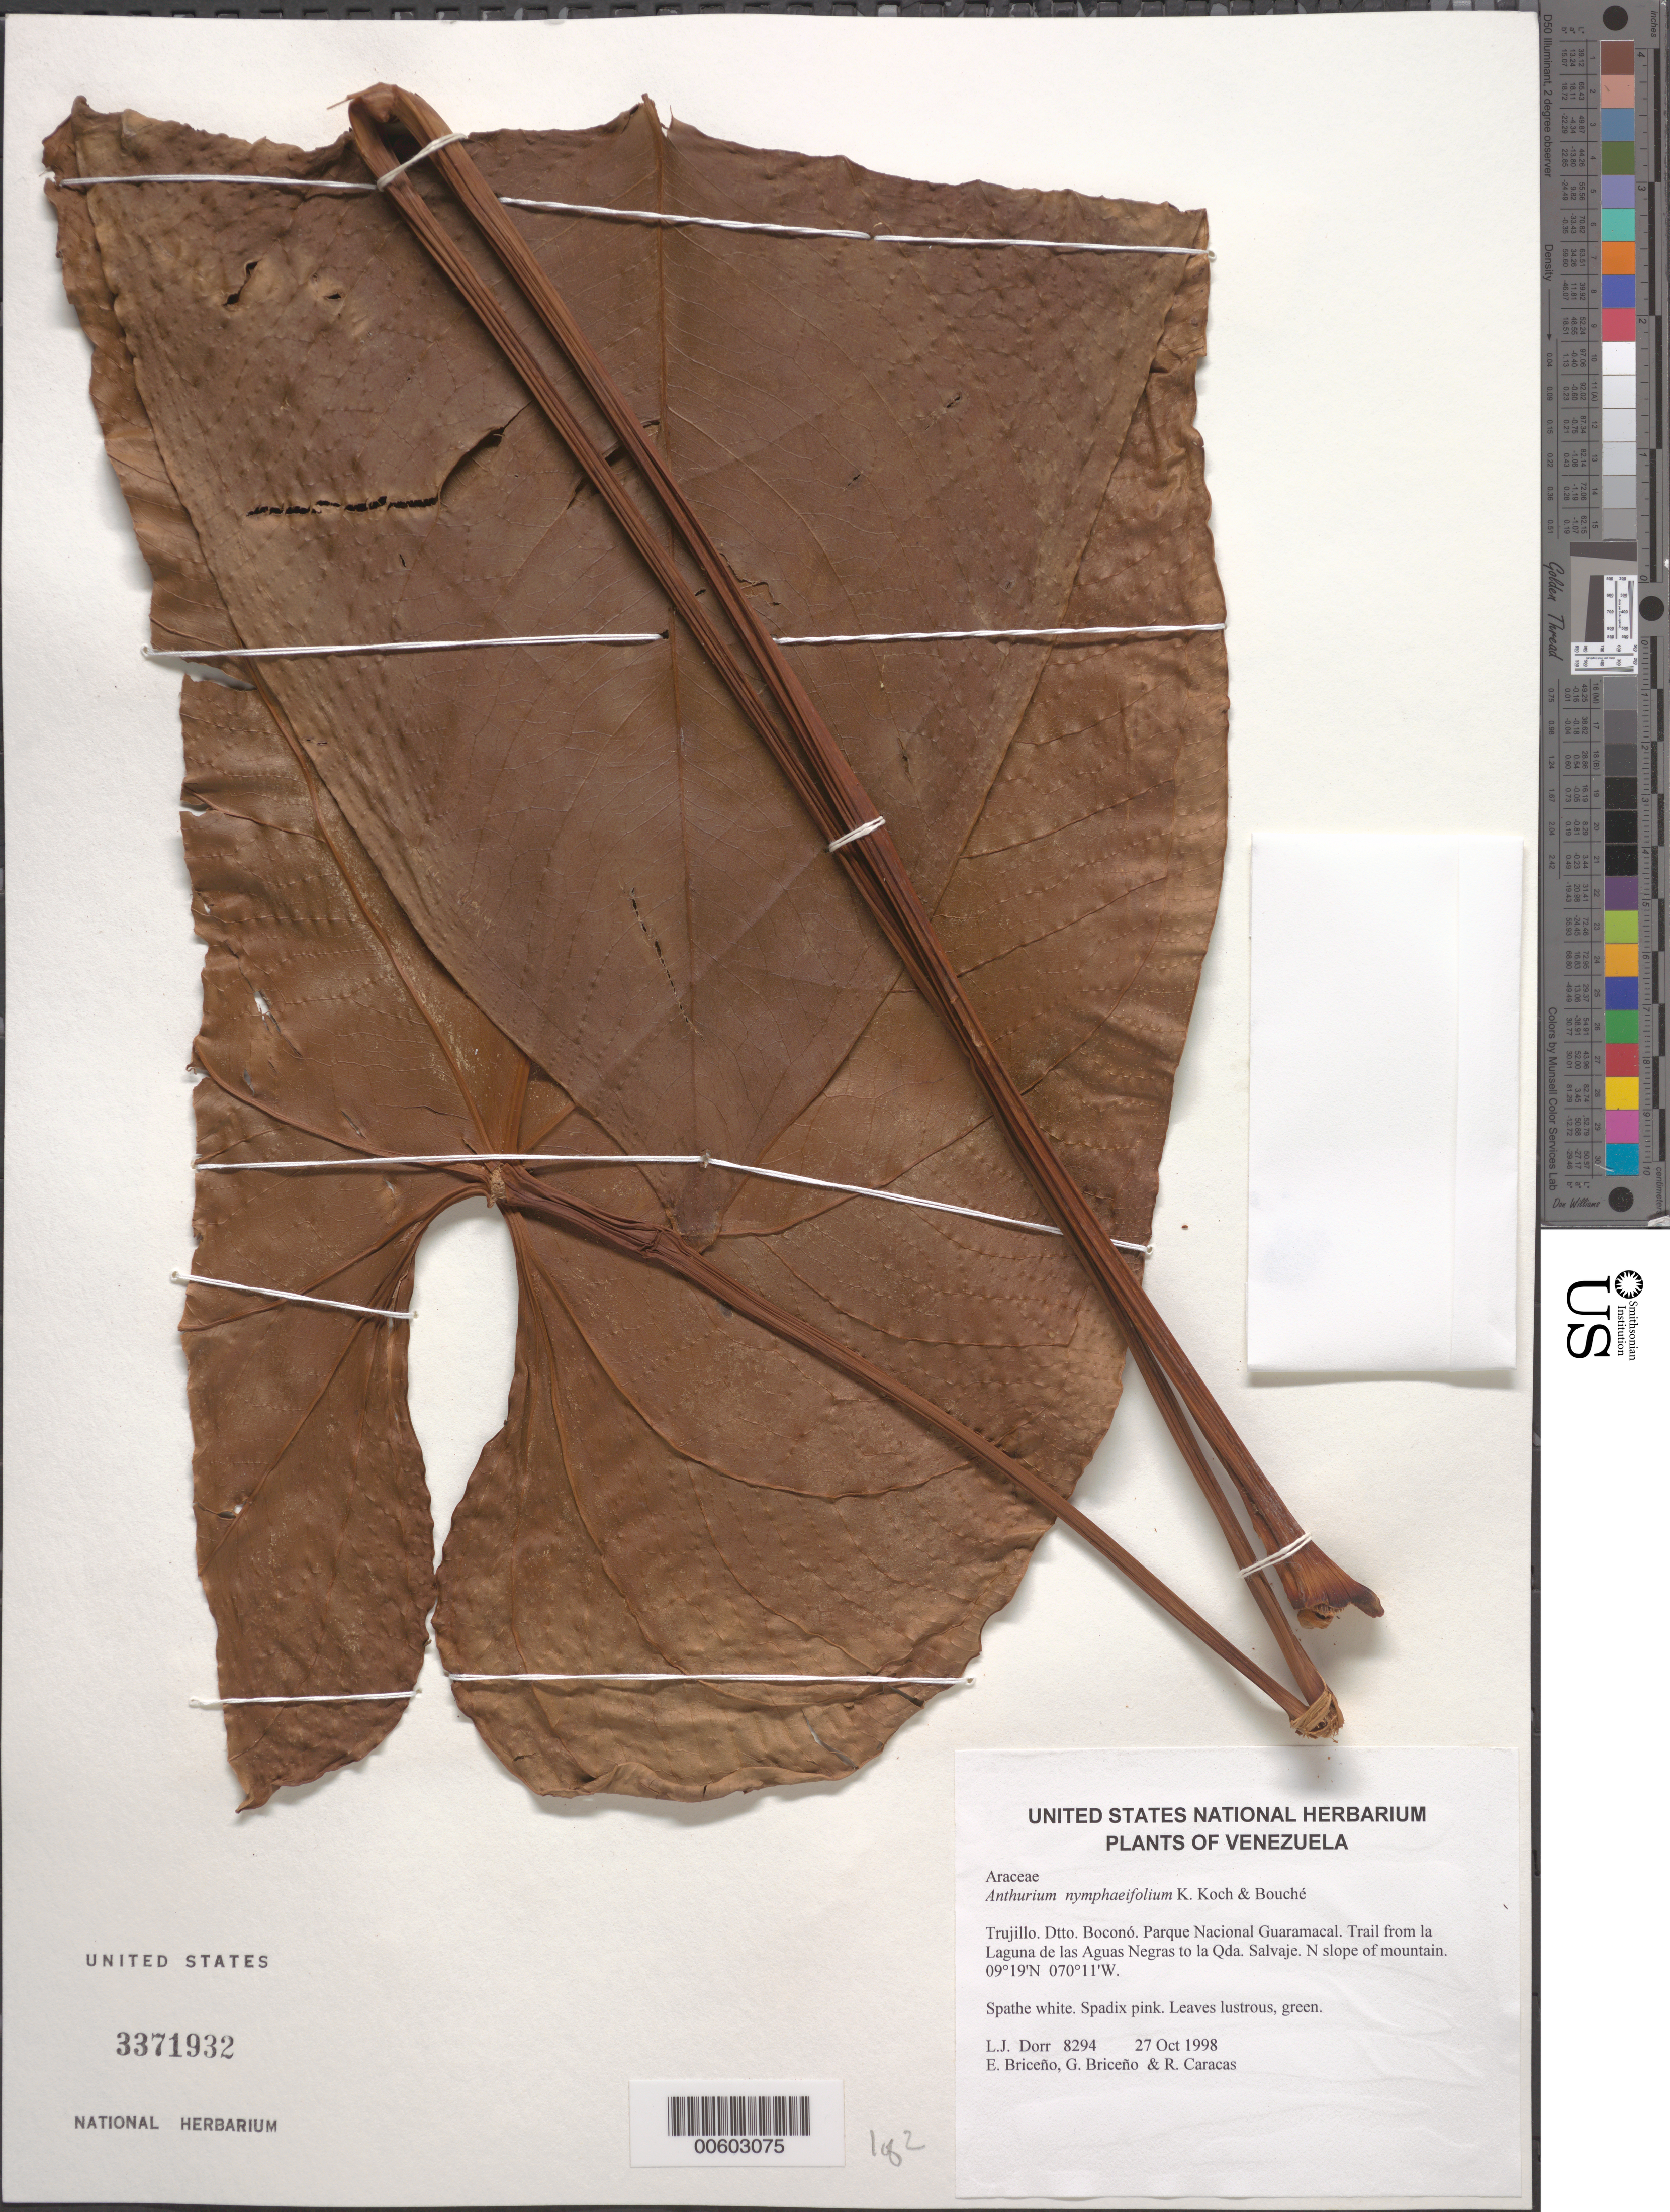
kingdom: Plantae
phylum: Tracheophyta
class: Liliopsida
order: Alismatales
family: Araceae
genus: Anthurium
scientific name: Anthurium nymphaeifolium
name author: K. Koch & C.D. Bouché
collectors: L. J. Dorr, E. Briceño, G. Briceño & R. Caracas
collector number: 8294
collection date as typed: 27 Oct 1998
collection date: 1998-10-27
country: Venezuela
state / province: Trujillo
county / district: Boconó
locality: Parque Nacional Guaramacal. Trail from la Laguna de las Aguas Negras to la Qda. Salvaje. N slope of mountain.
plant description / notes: CTES, PORT, US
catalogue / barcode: US 3371932